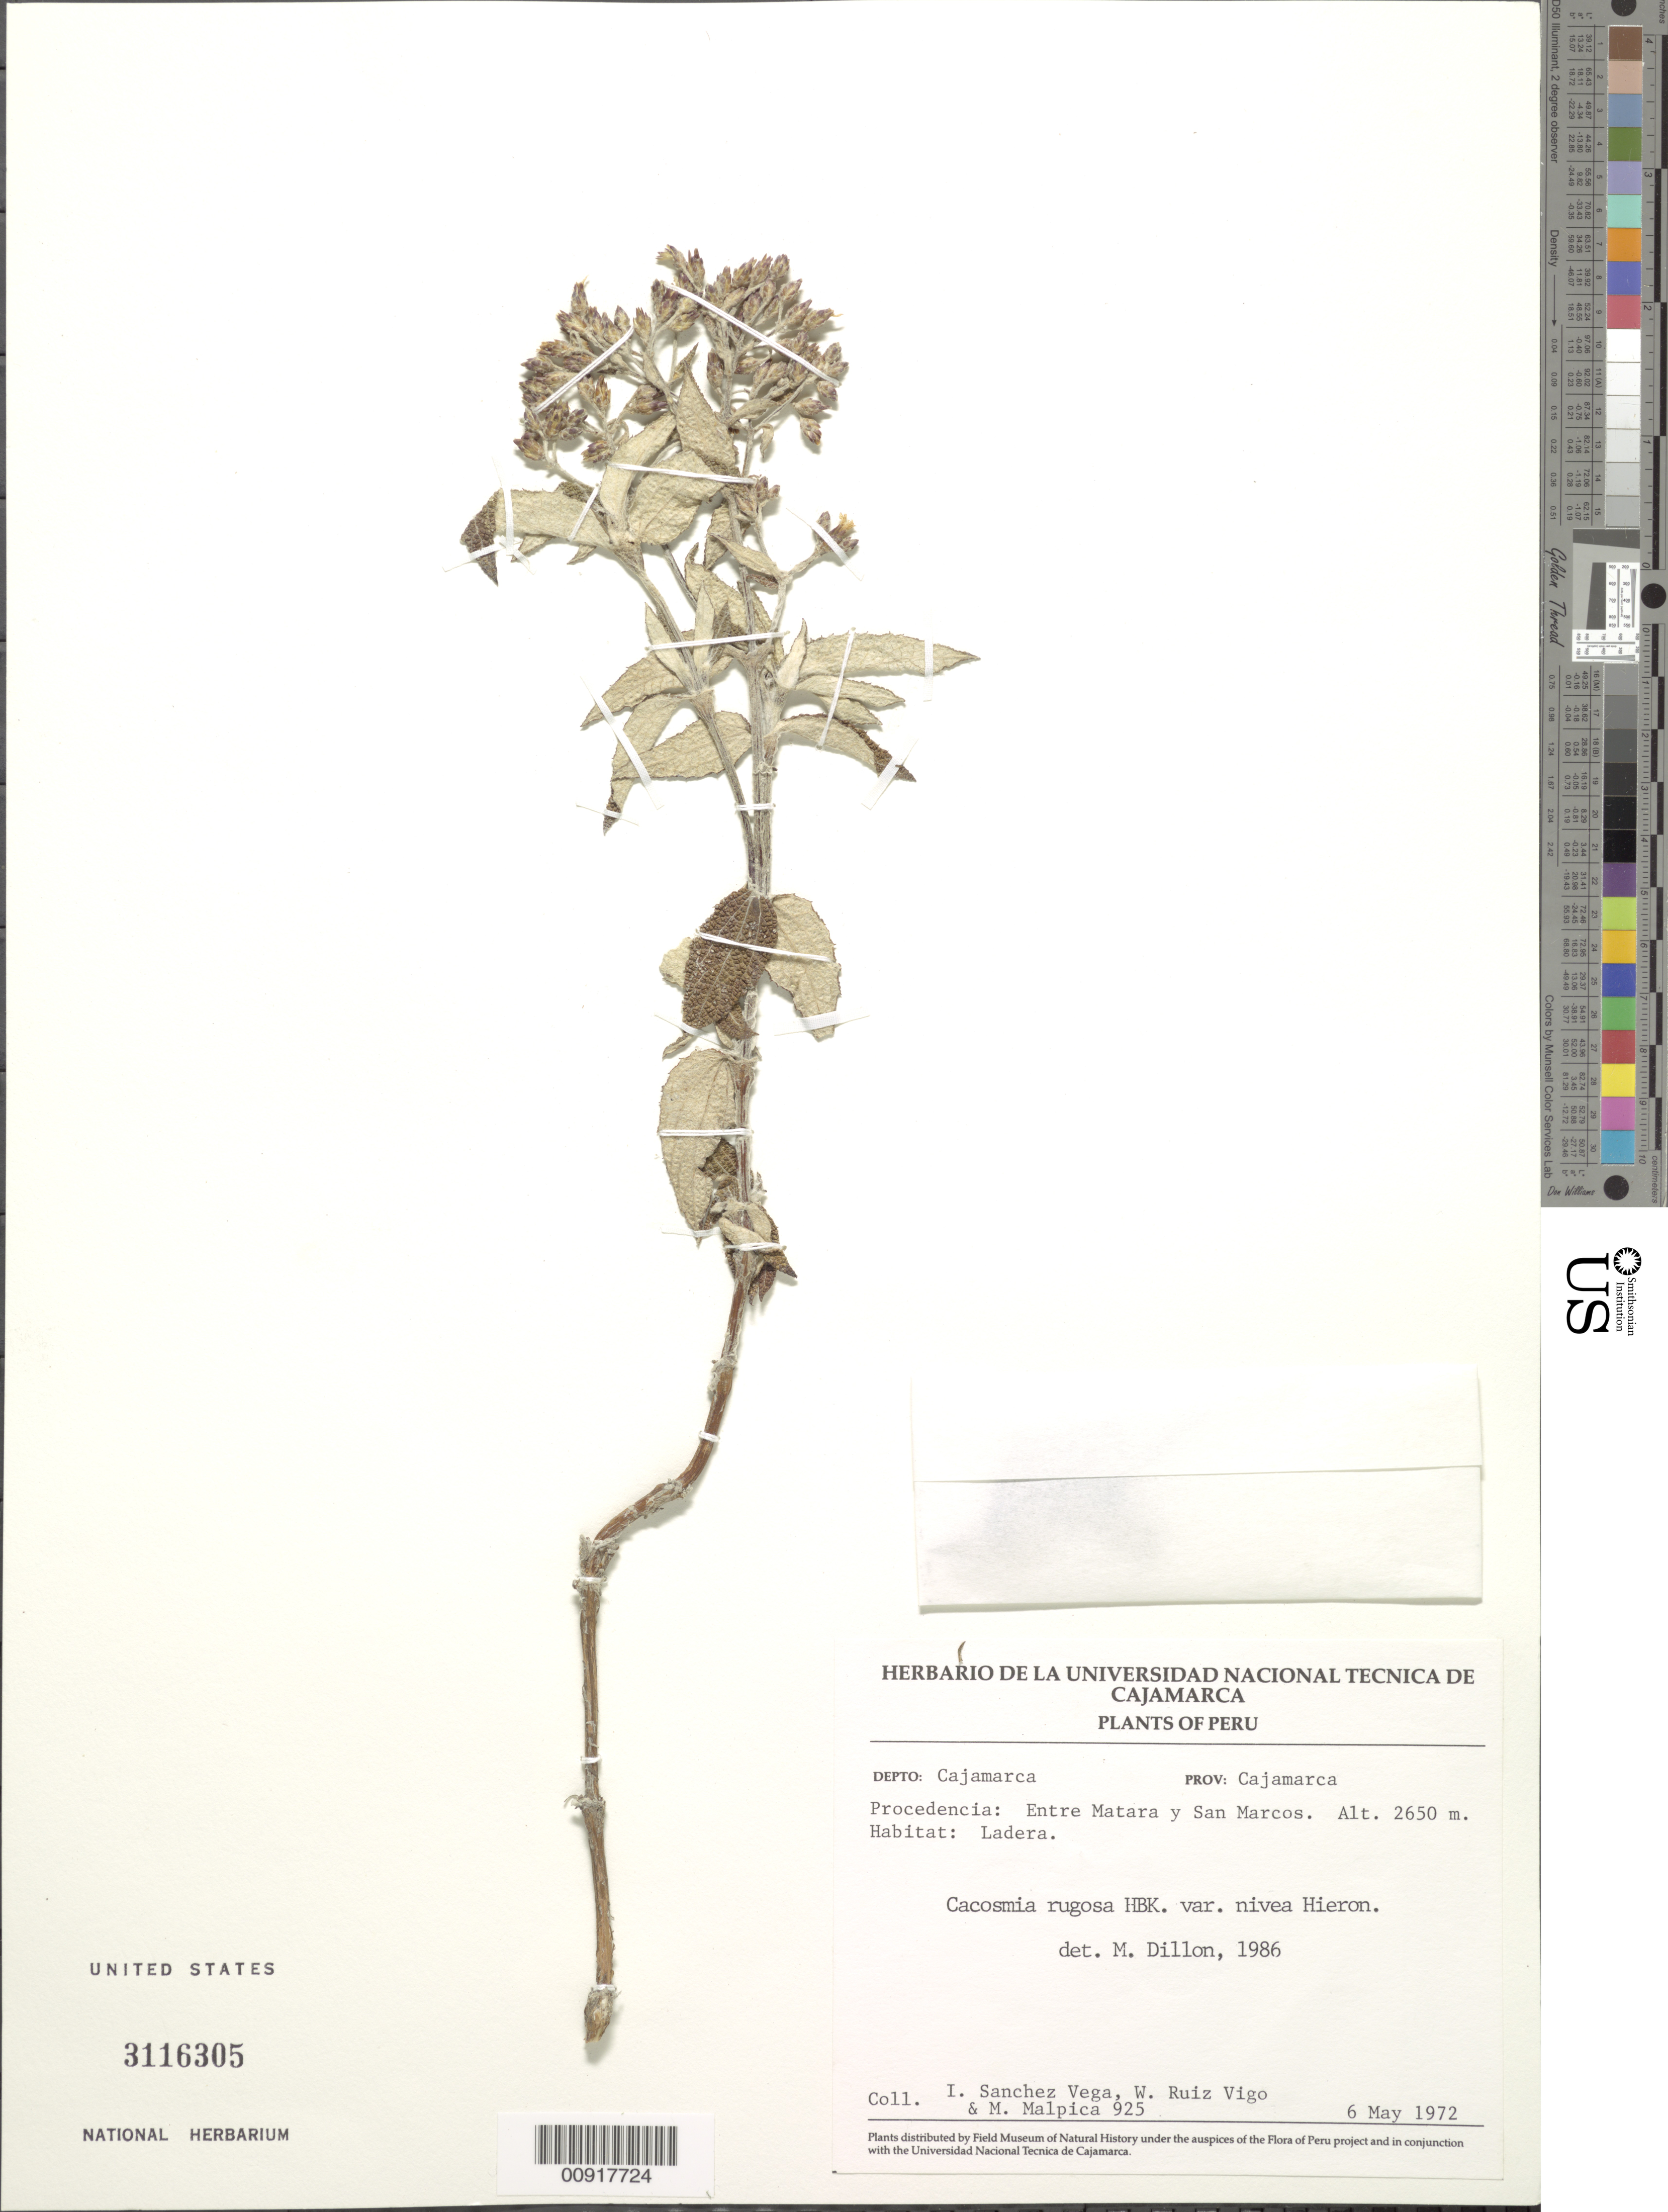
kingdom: Plantae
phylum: Tracheophyta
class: Magnoliopsida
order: Asterales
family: Asteraceae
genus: Cacosmia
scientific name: Cacosmia rugosa var. nivea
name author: Hieron.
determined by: Dillon, M. O.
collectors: I. M. Sánchez Vega, W. Ruiz Vigo & M. Malpica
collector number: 925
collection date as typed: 6 May 1972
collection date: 1972-05-06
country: Peru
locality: Prov. Cajamarca, Dpto. Cajamarca, entre Matara y San Marcos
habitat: Ladera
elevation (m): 2650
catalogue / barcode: US 3116305